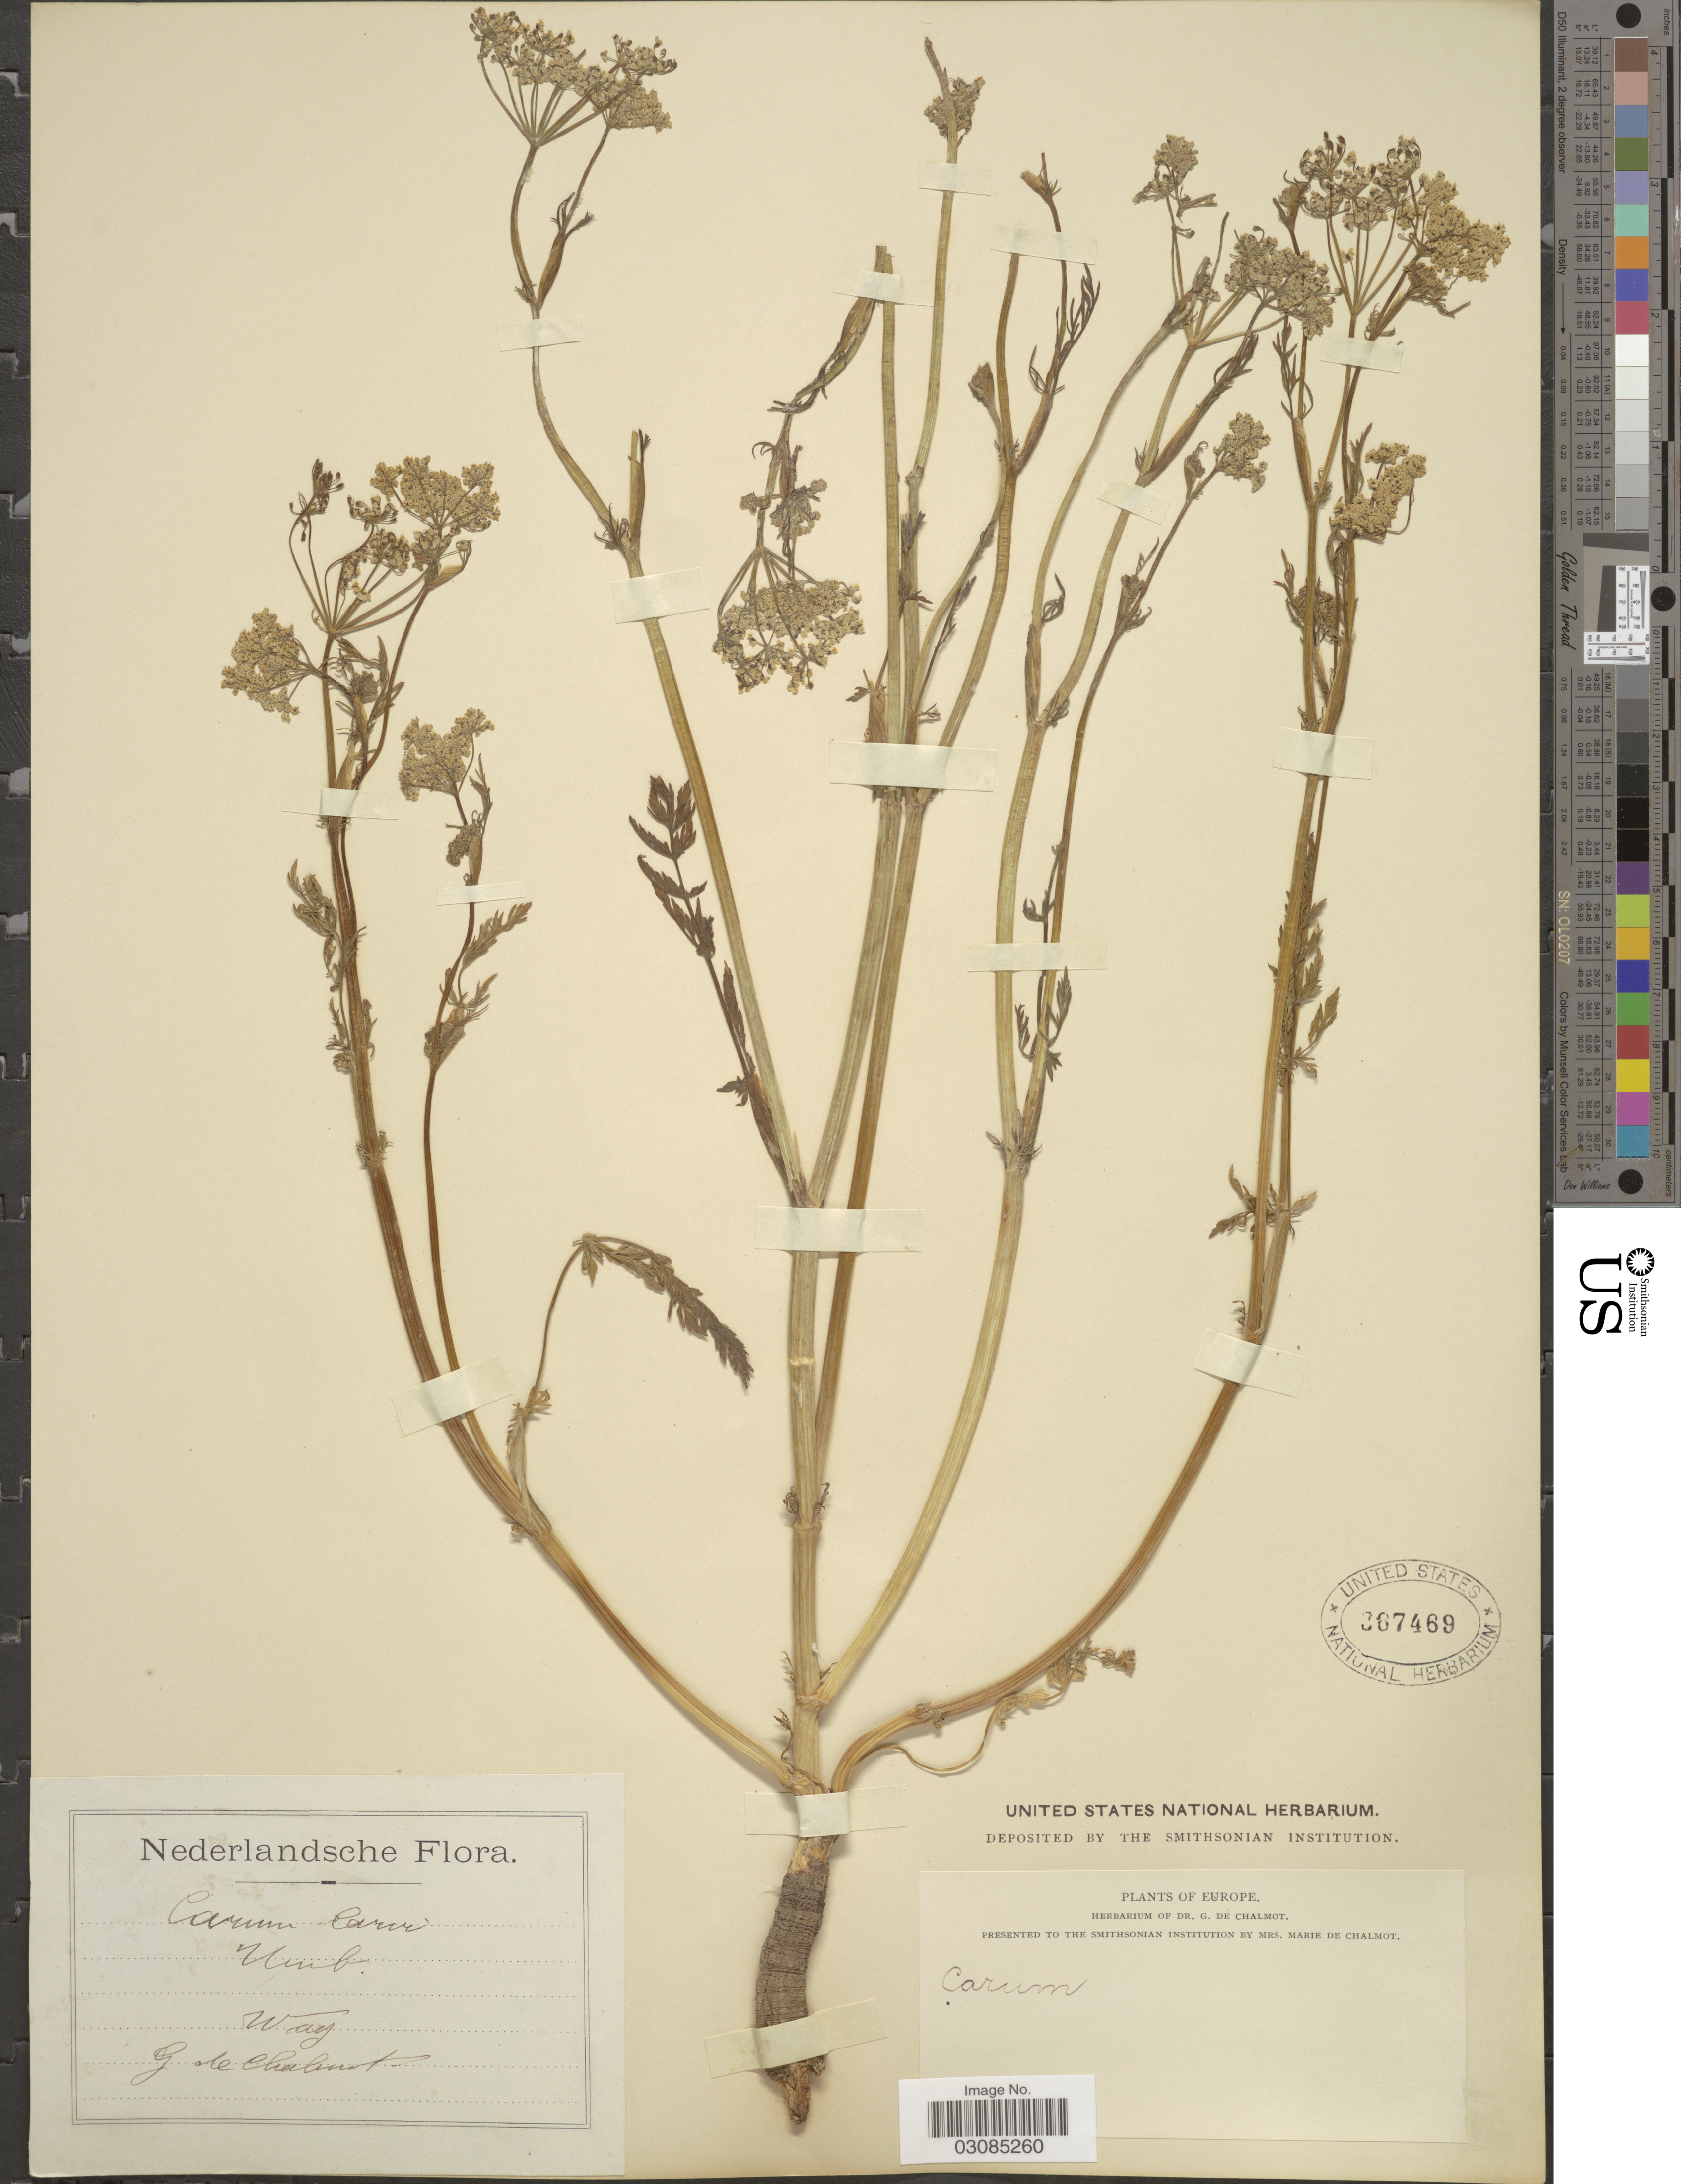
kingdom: Plantae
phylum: Tracheophyta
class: Magnoliopsida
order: Apiales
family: Apiaceae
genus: Carum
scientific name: Carum carvi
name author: L.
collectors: G. de Chalmot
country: Netherlands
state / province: Gelderland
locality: Nederlandsche. Wag.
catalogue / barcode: US 367469